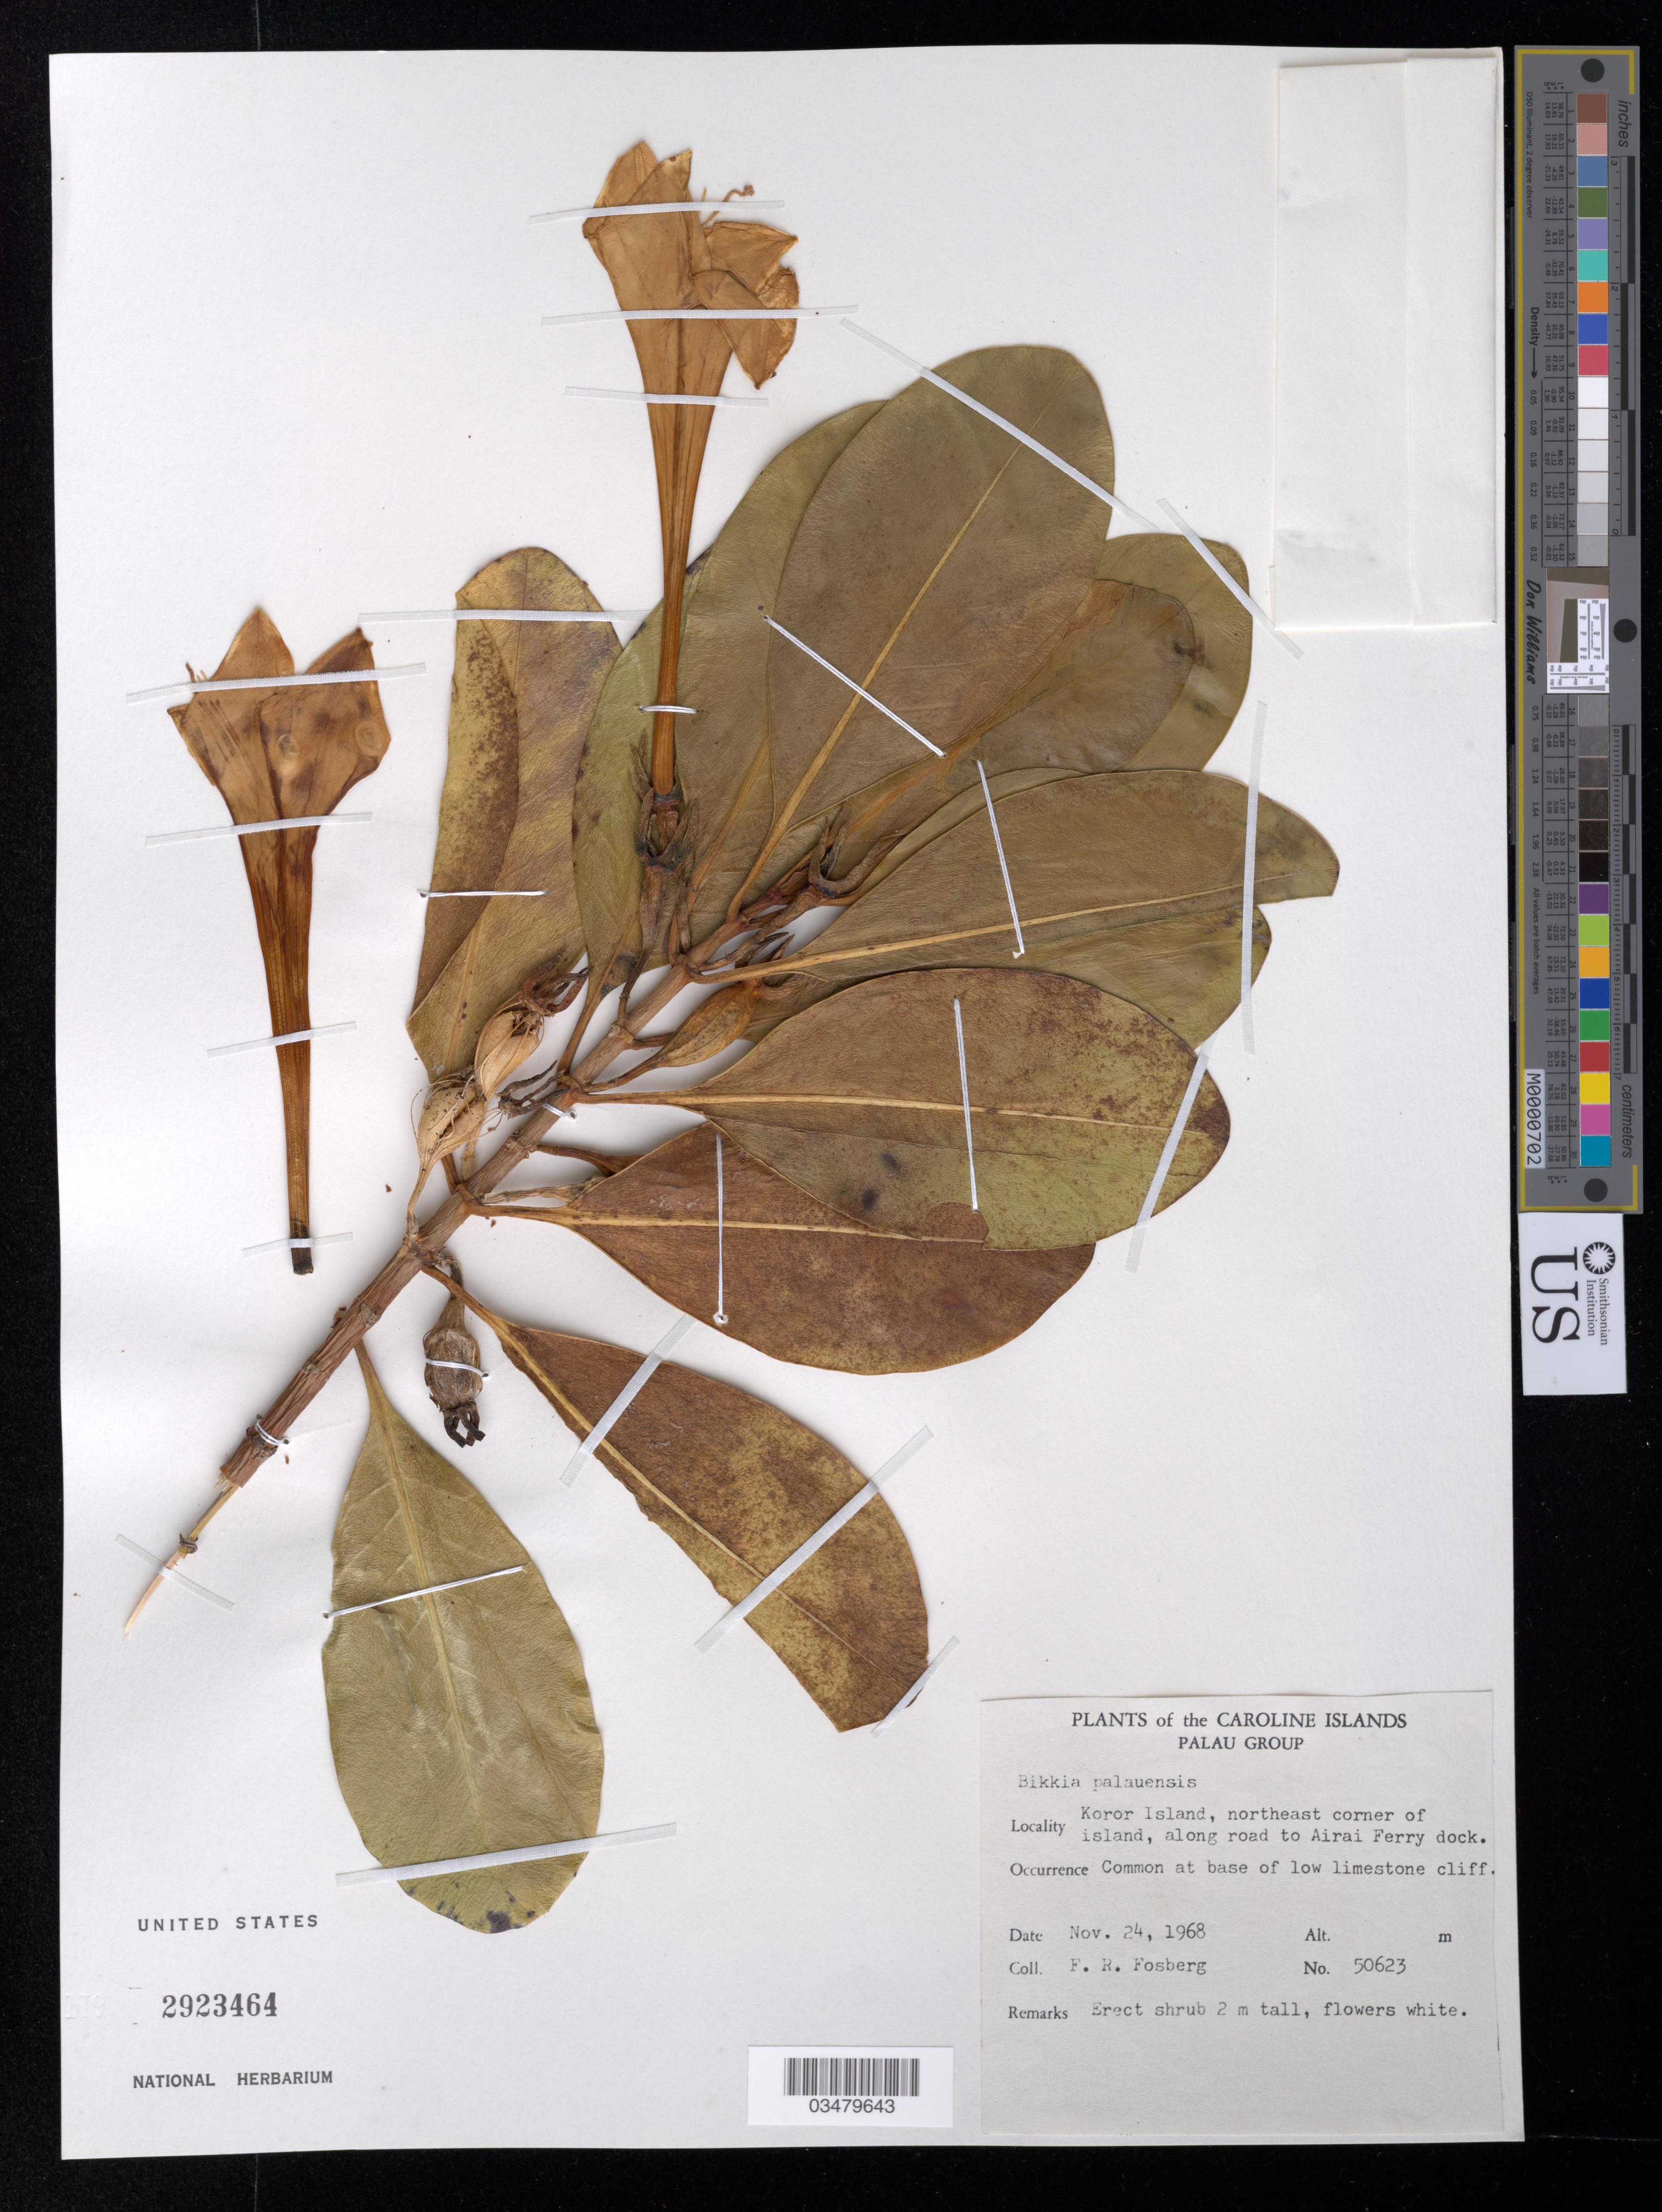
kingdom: Plantae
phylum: Tracheophyta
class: Magnoliopsida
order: Gentianales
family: Rubiaceae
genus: Bikkia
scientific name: Bikkia palauensis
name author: Valeton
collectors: F. R. Fosberg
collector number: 50623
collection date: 1968-11-24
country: Palau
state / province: Koror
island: Oreor [Koror]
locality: The Caroline Islands. Palau Group. Koror Island, northeast corner of Island, along road to Airai Ferry dock.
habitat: Base of low limestone cliff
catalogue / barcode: US 2923464